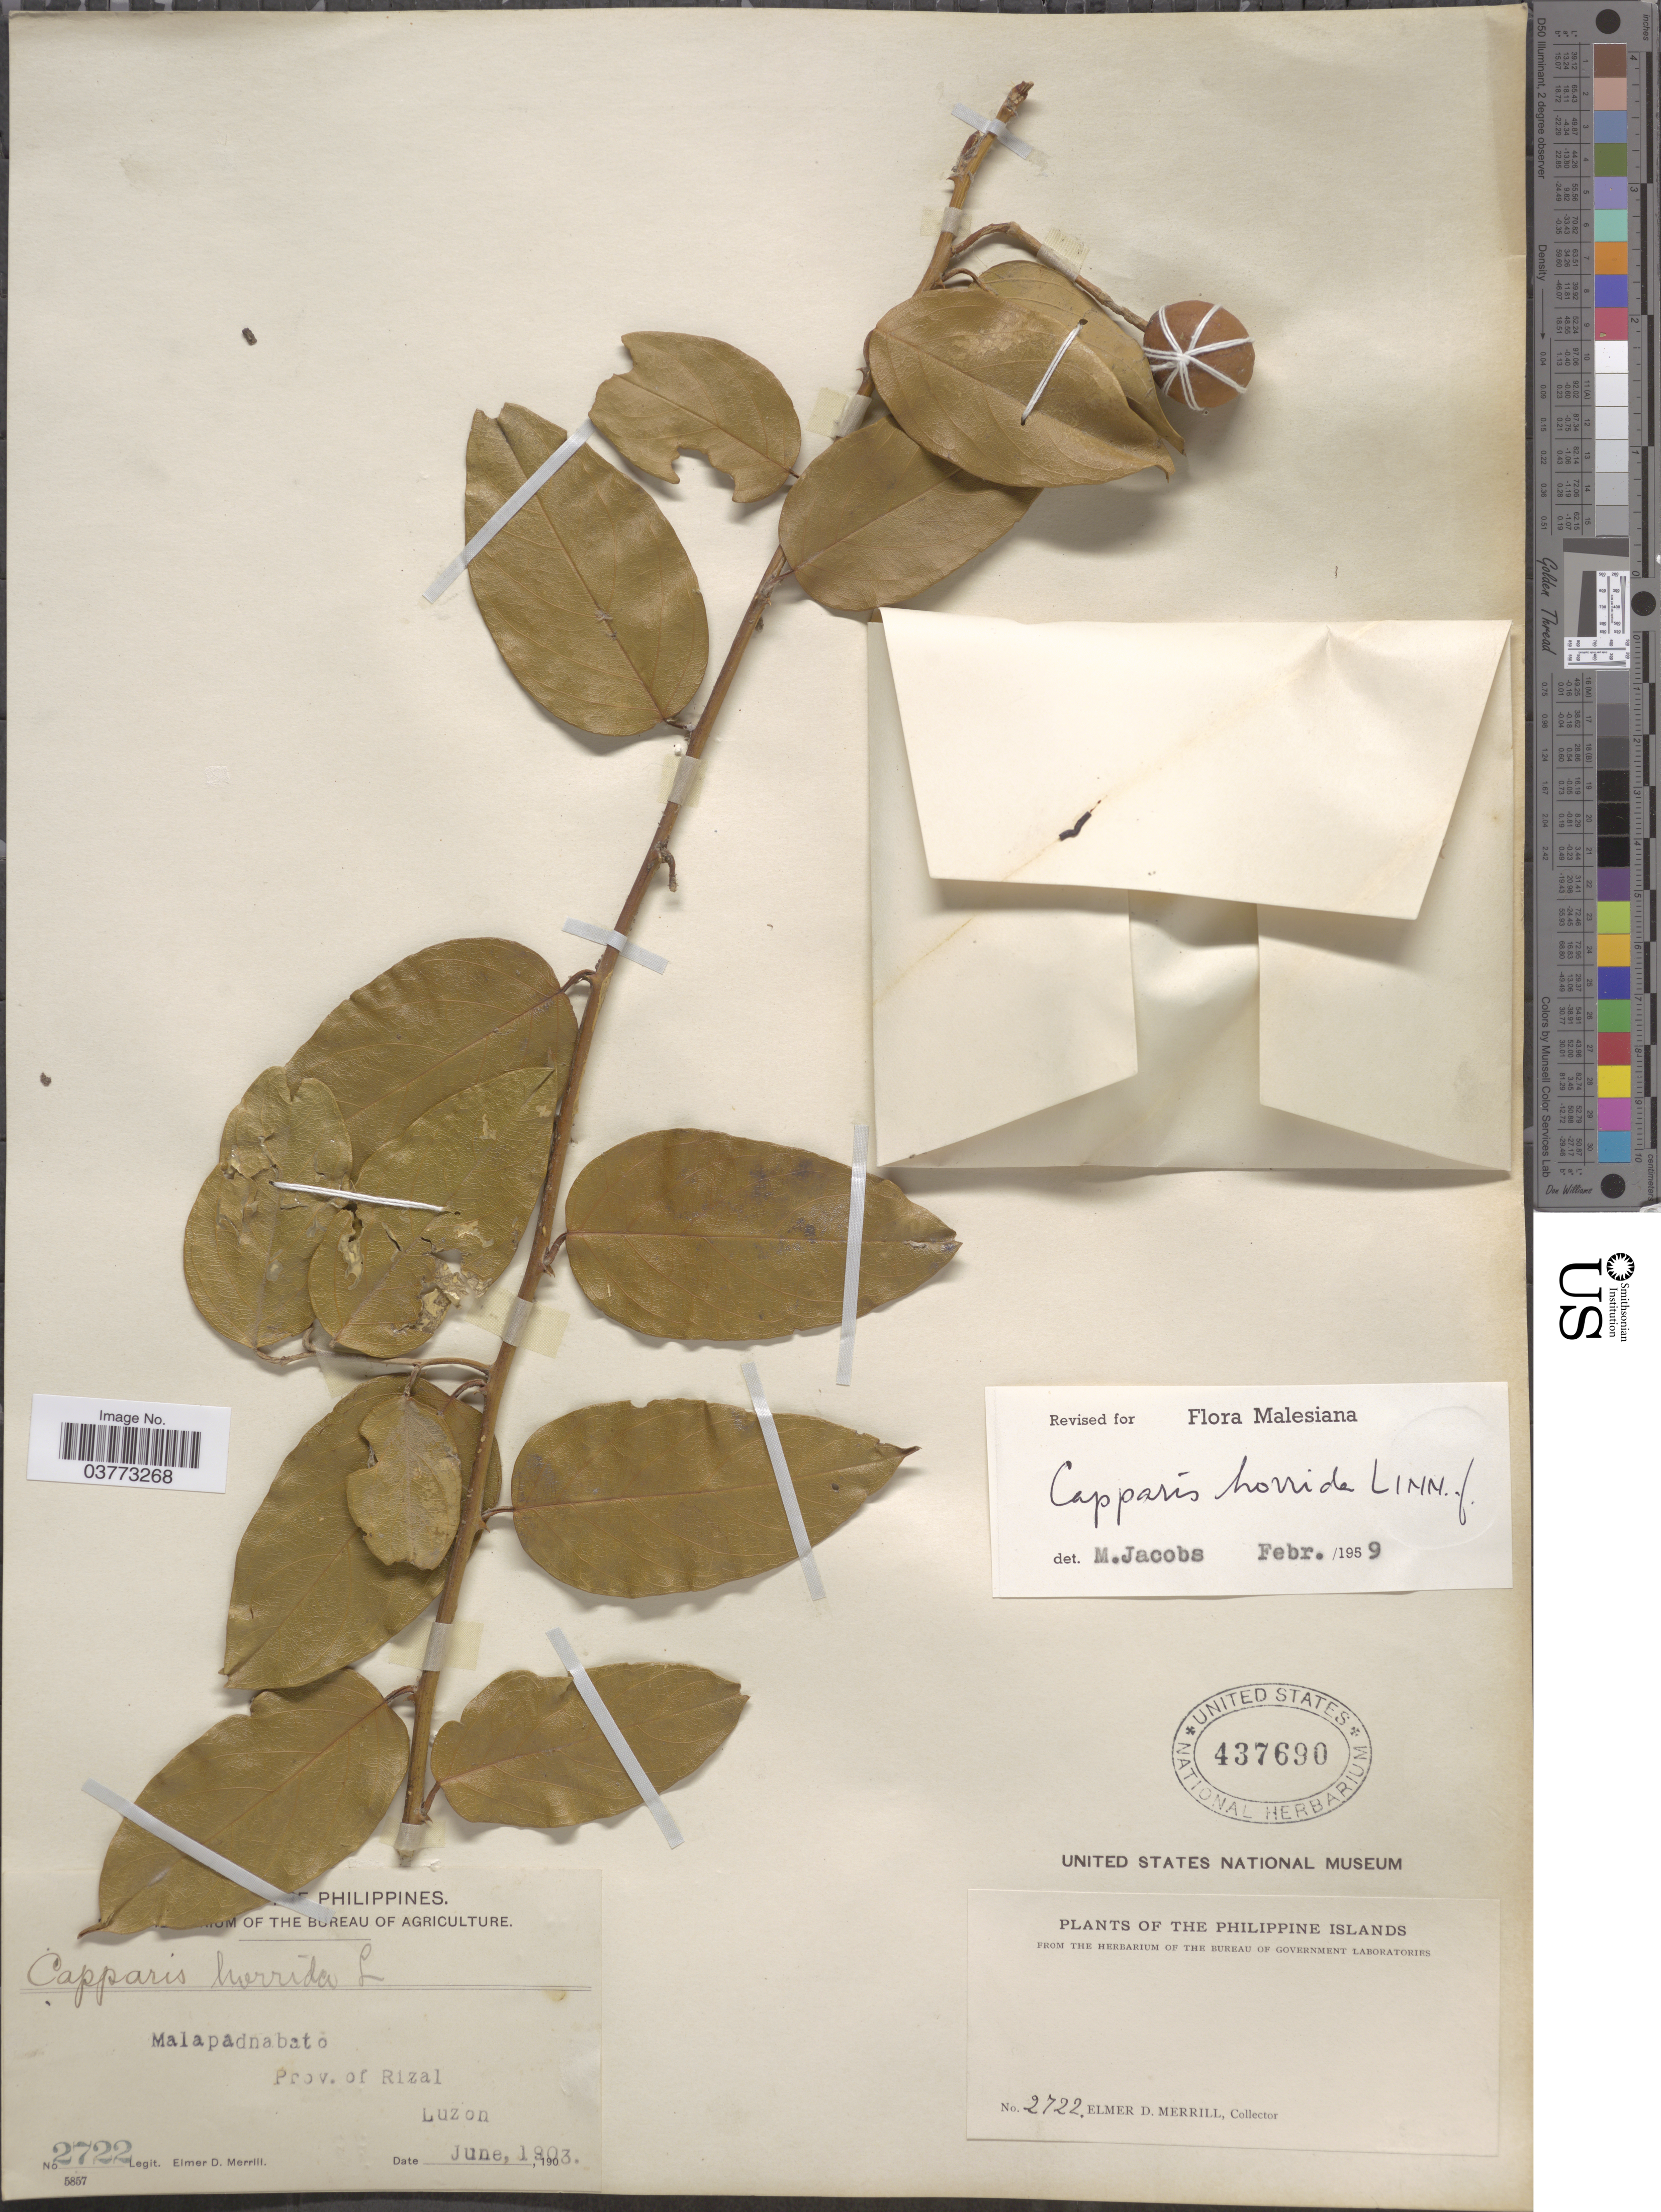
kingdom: Plantae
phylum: Tracheophyta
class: Magnoliopsida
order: Brassicales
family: Capparaceae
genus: Capparis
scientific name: Capparis horrida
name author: L. f.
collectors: E. D. Merrill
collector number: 2722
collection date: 1903-06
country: Philippines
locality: Malapadnabato. Prov. of Rizal. Luzon. The Philippine Islands.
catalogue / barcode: US 437690